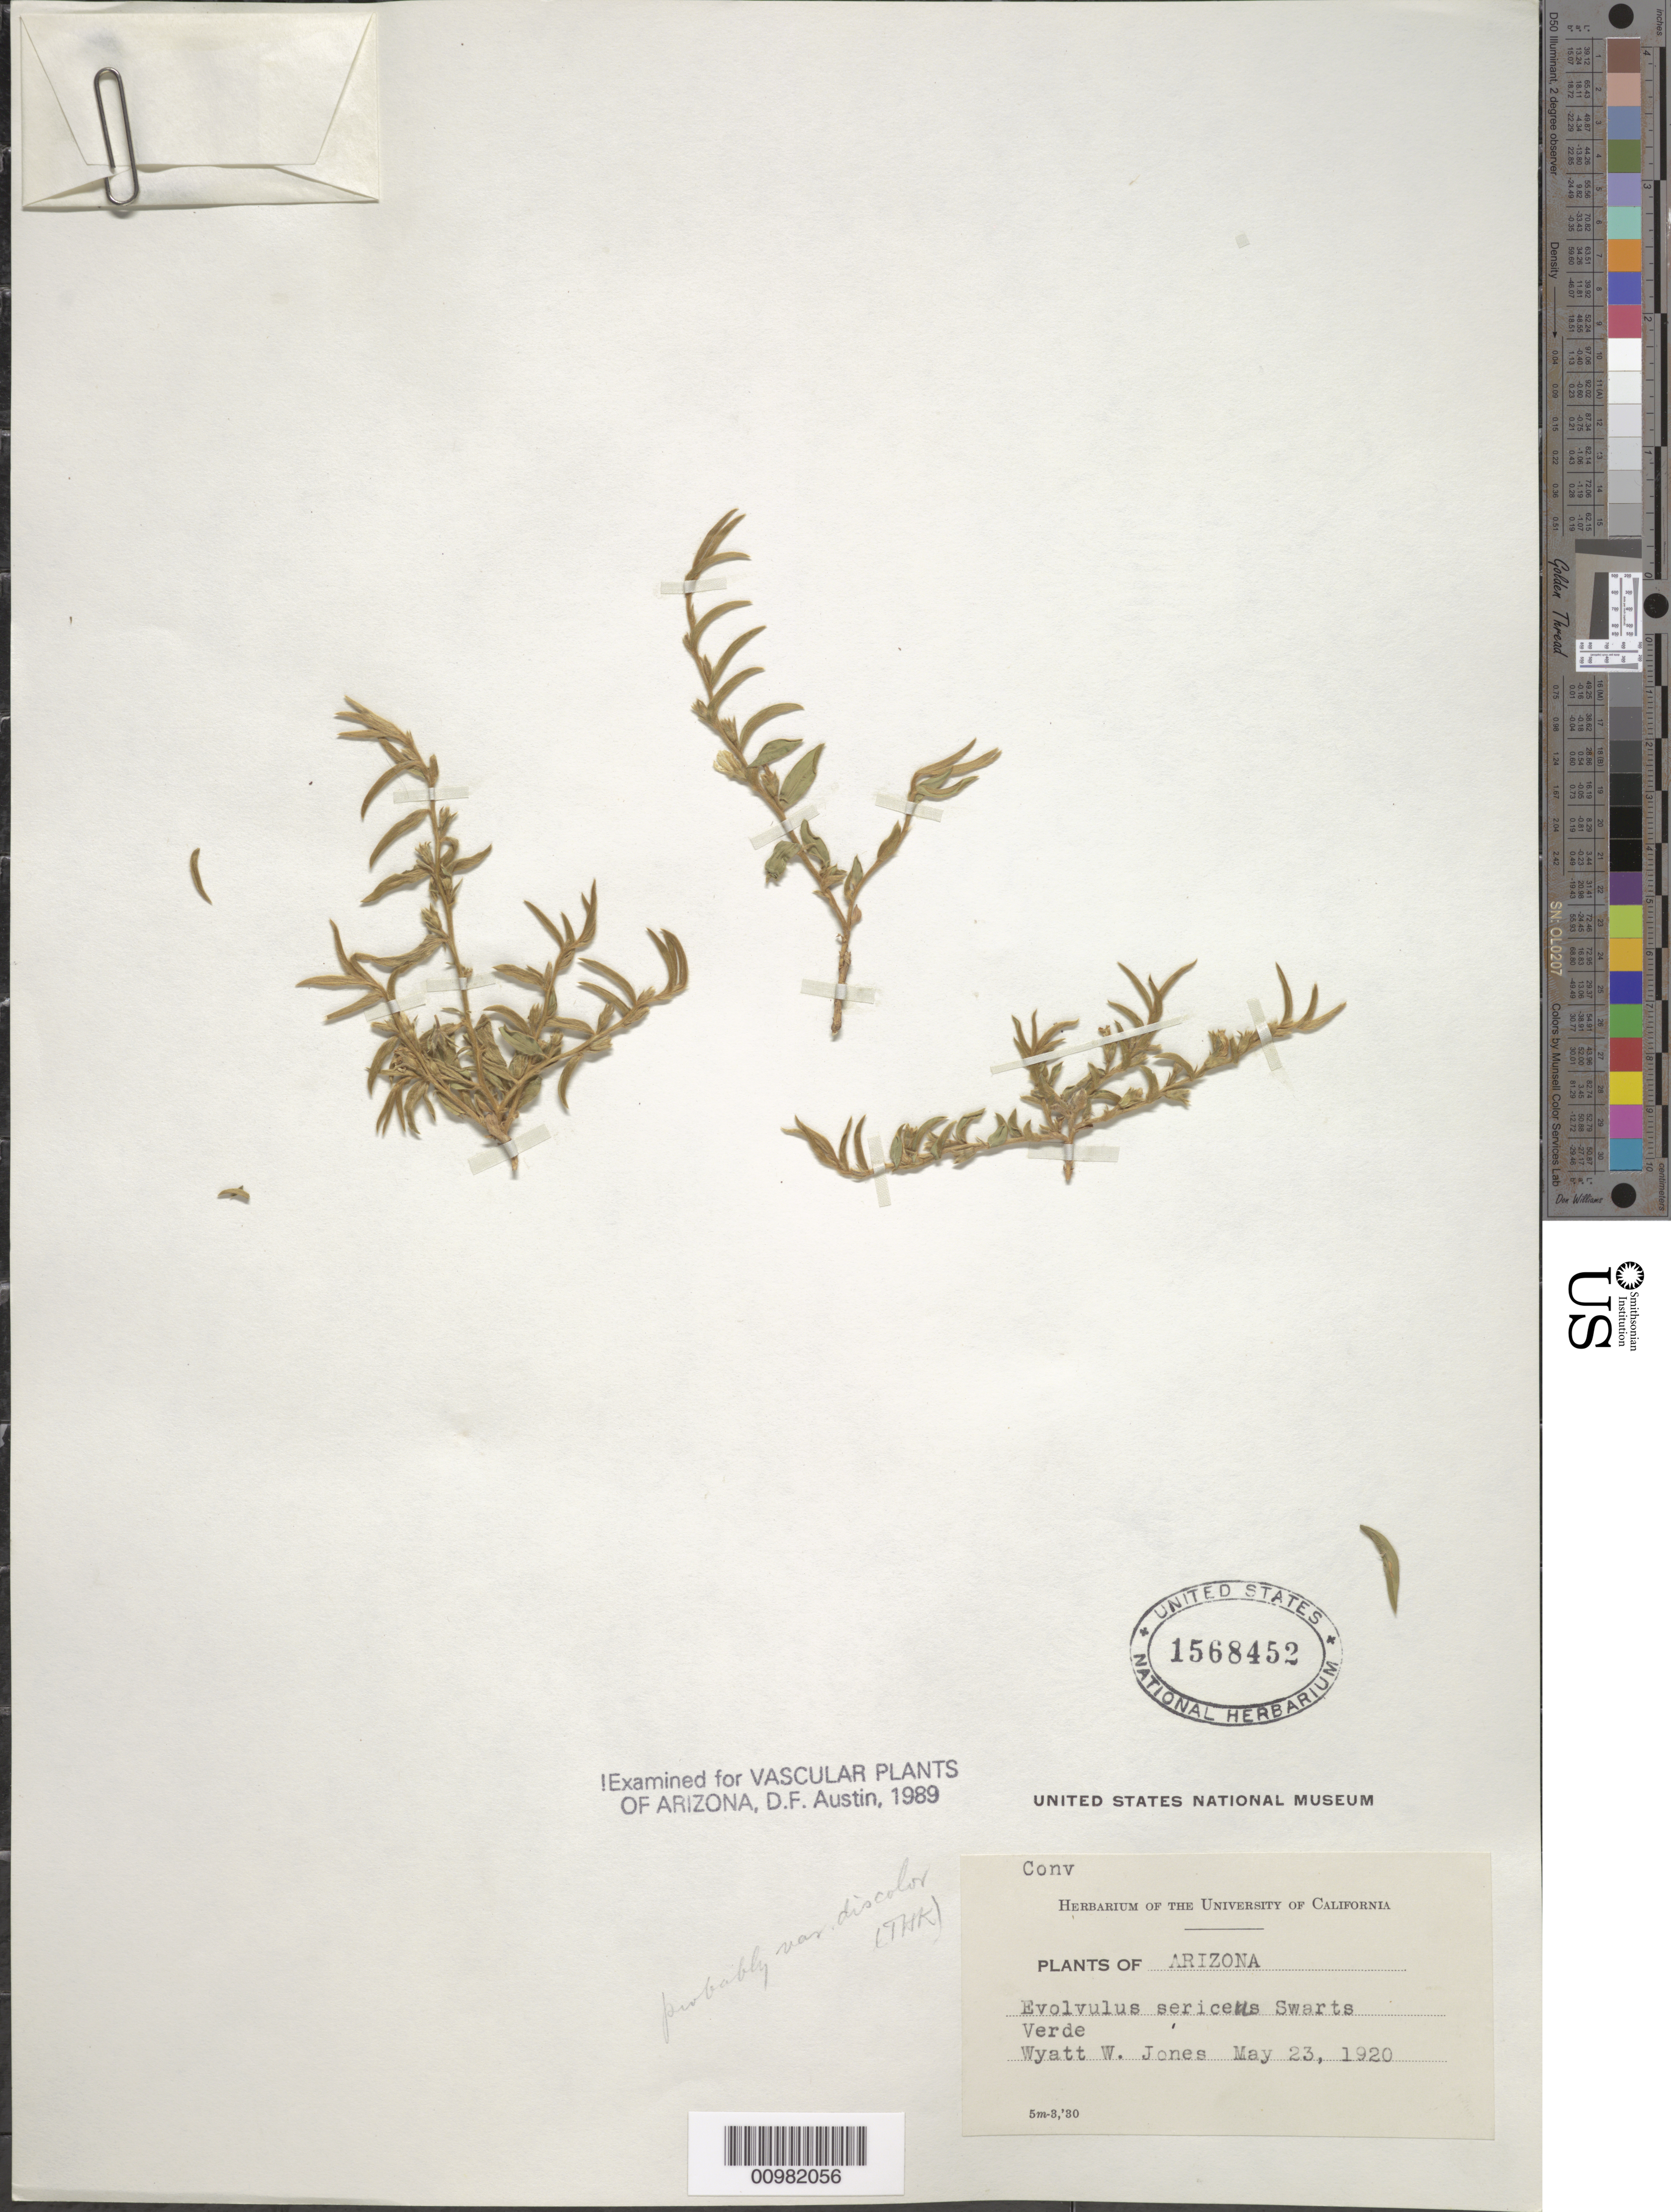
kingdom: Plantae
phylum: Tracheophyta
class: Magnoliopsida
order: Solanales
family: Convolvulaceae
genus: Evolvulus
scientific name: Evolvulus sericeus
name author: Sw.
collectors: W. W. Jones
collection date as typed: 23 May 1920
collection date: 1920-05-23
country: United States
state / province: Arizona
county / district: Yavapai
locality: Verde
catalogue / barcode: US 1568452